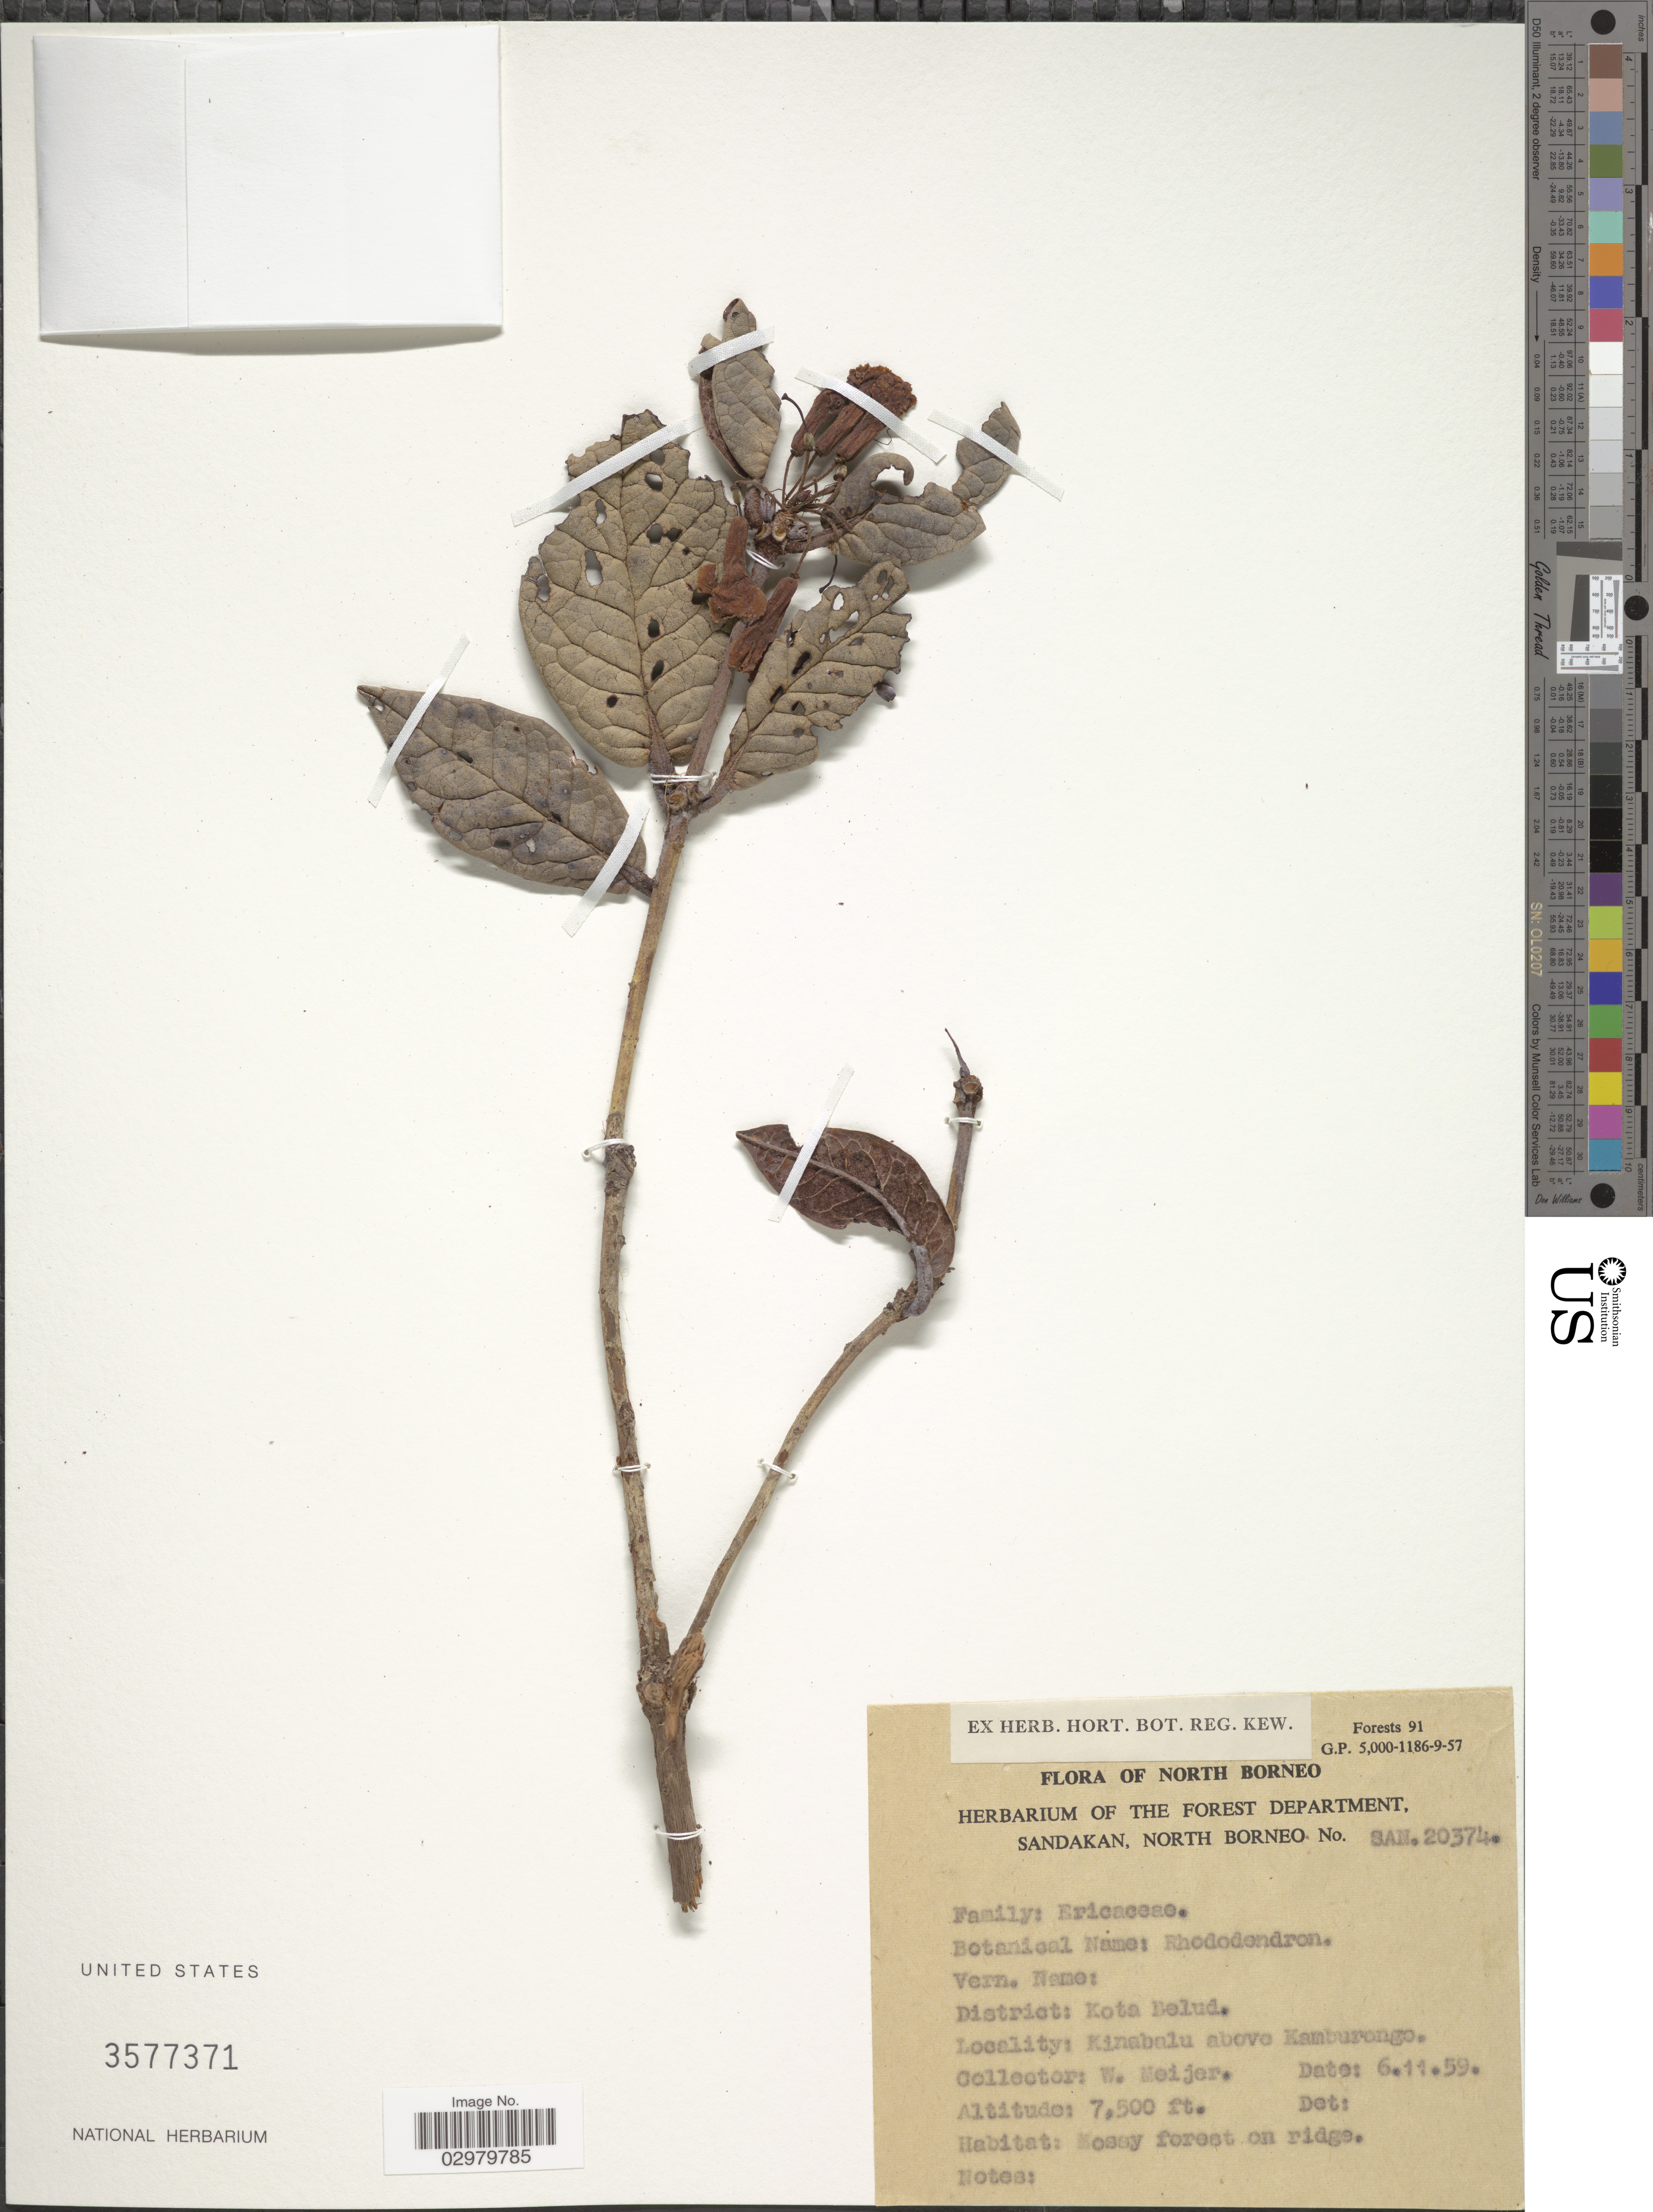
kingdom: Plantae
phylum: Tracheophyta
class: Magnoliopsida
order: Ericales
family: Ericaceae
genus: Rhododendron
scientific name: Rhododendron sp.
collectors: W. Meijer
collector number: SAN.20374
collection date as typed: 6/11/59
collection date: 1959-11-06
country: Malaysia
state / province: Sabah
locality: District: Kota Belud. Kinabalu above Kamburongo.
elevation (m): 2286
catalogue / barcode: US 3577371